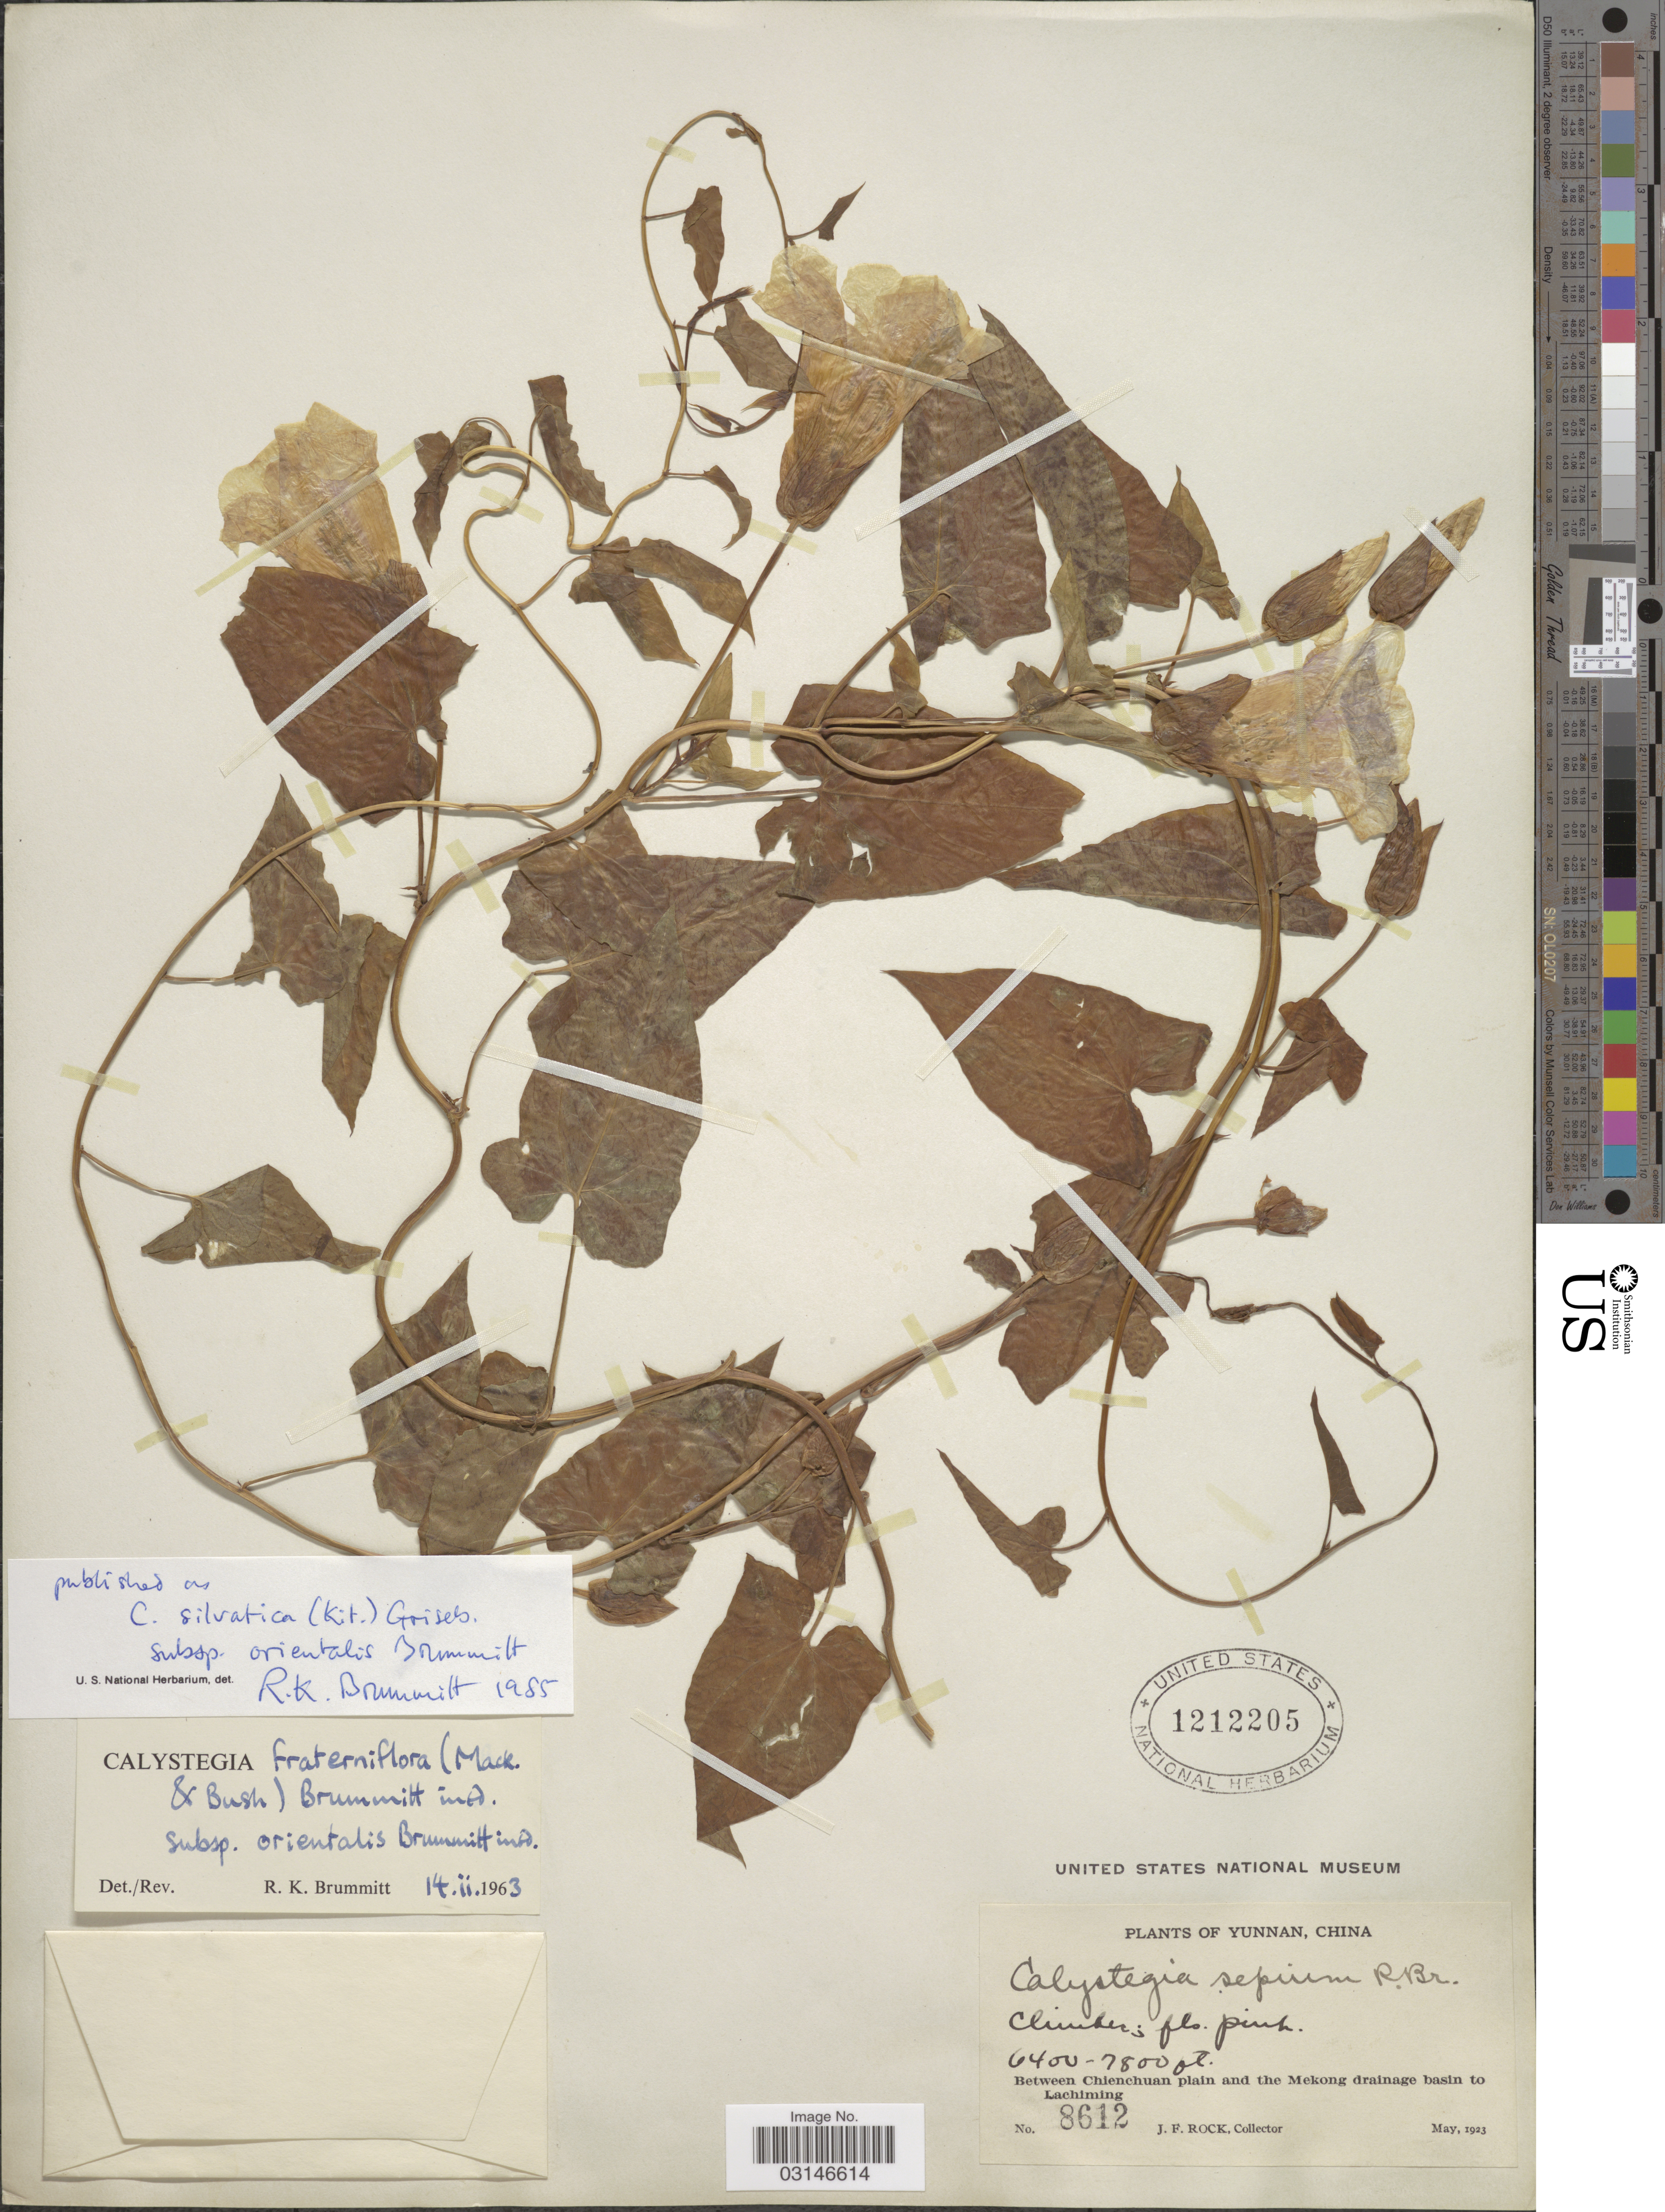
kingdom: Plantae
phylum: Tracheophyta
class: Magnoliopsida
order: Solanales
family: Convolvulaceae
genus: Calystegia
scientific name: Calystegia silvatica subsp. orientalis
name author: Brummitt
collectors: J. Rock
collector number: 8612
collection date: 1923-05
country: China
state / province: Yunnan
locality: Between Chienchuan plain and the Mekong drainage basin to Lachiming.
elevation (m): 1951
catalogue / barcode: US 1212205